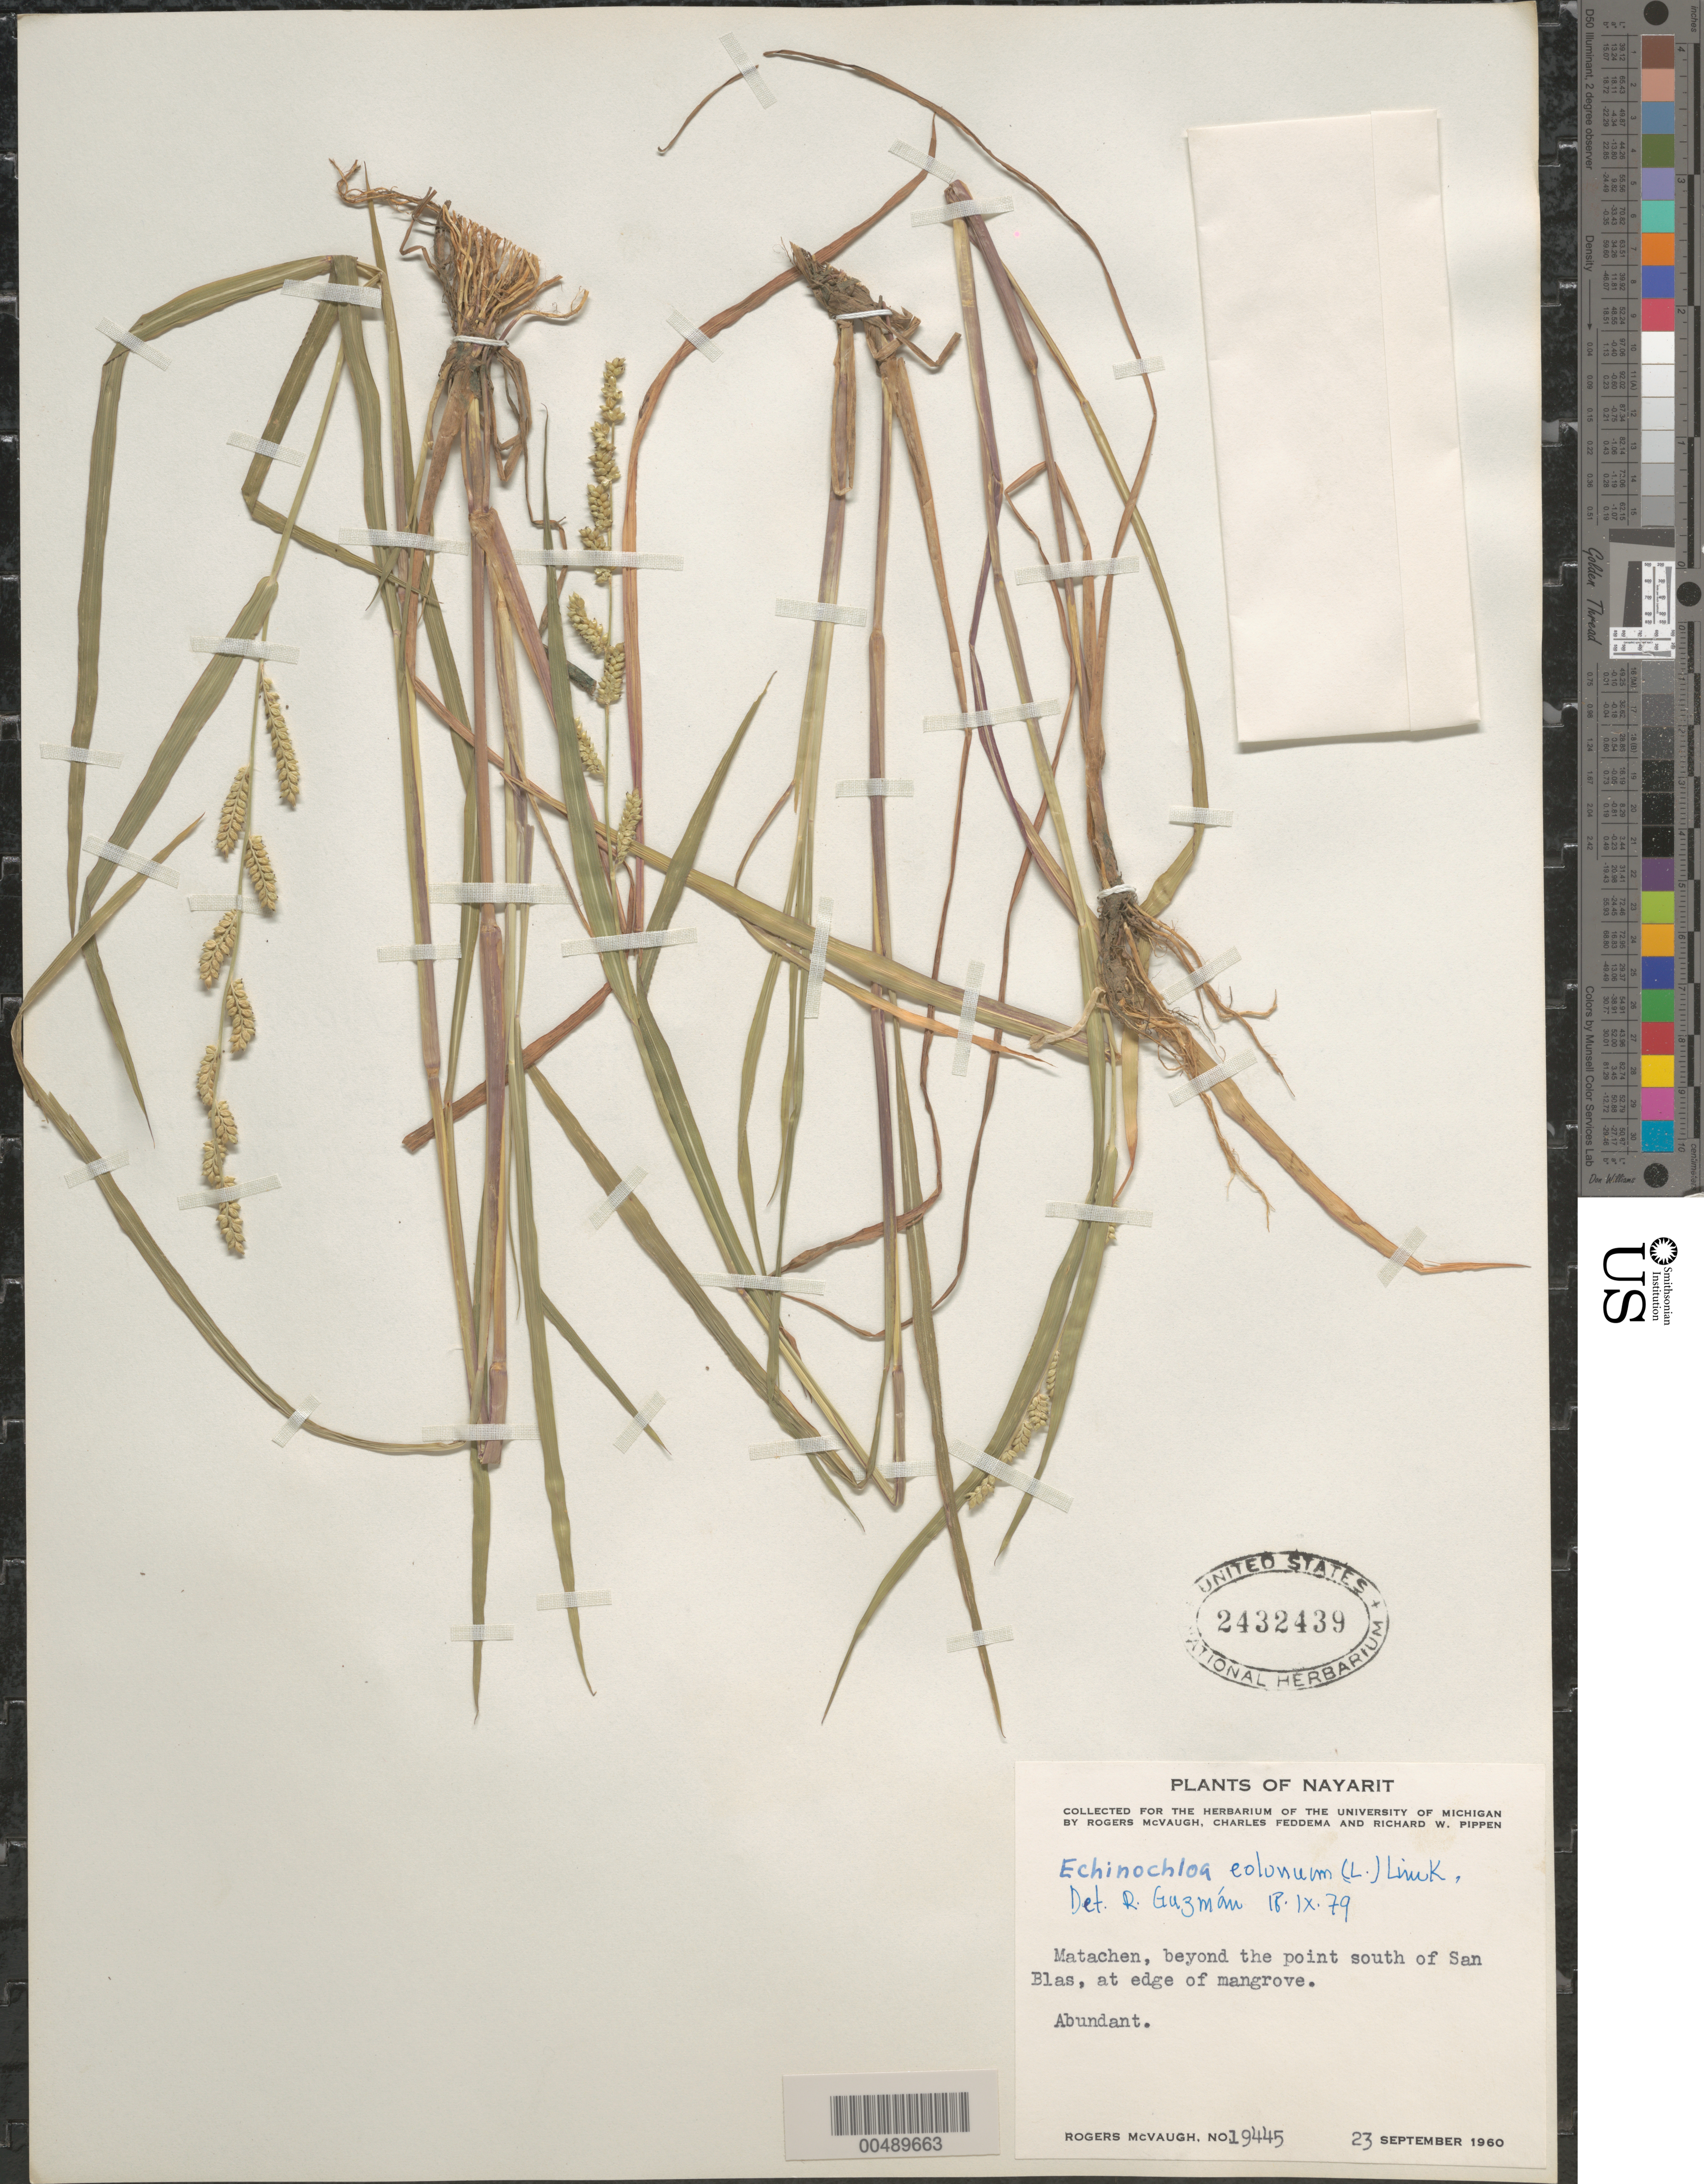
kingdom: Plantae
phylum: Tracheophyta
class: Liliopsida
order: Poales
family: Poaceae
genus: Echinochloa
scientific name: Echinochloa colona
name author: (L.) Link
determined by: Guzmán, R.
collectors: R. McVaugh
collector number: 19445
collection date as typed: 23 Sep 1960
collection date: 1960-09-23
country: Mexico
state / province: Nayarit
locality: Matachen, beyond the point S of San Blas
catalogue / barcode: US 2432439